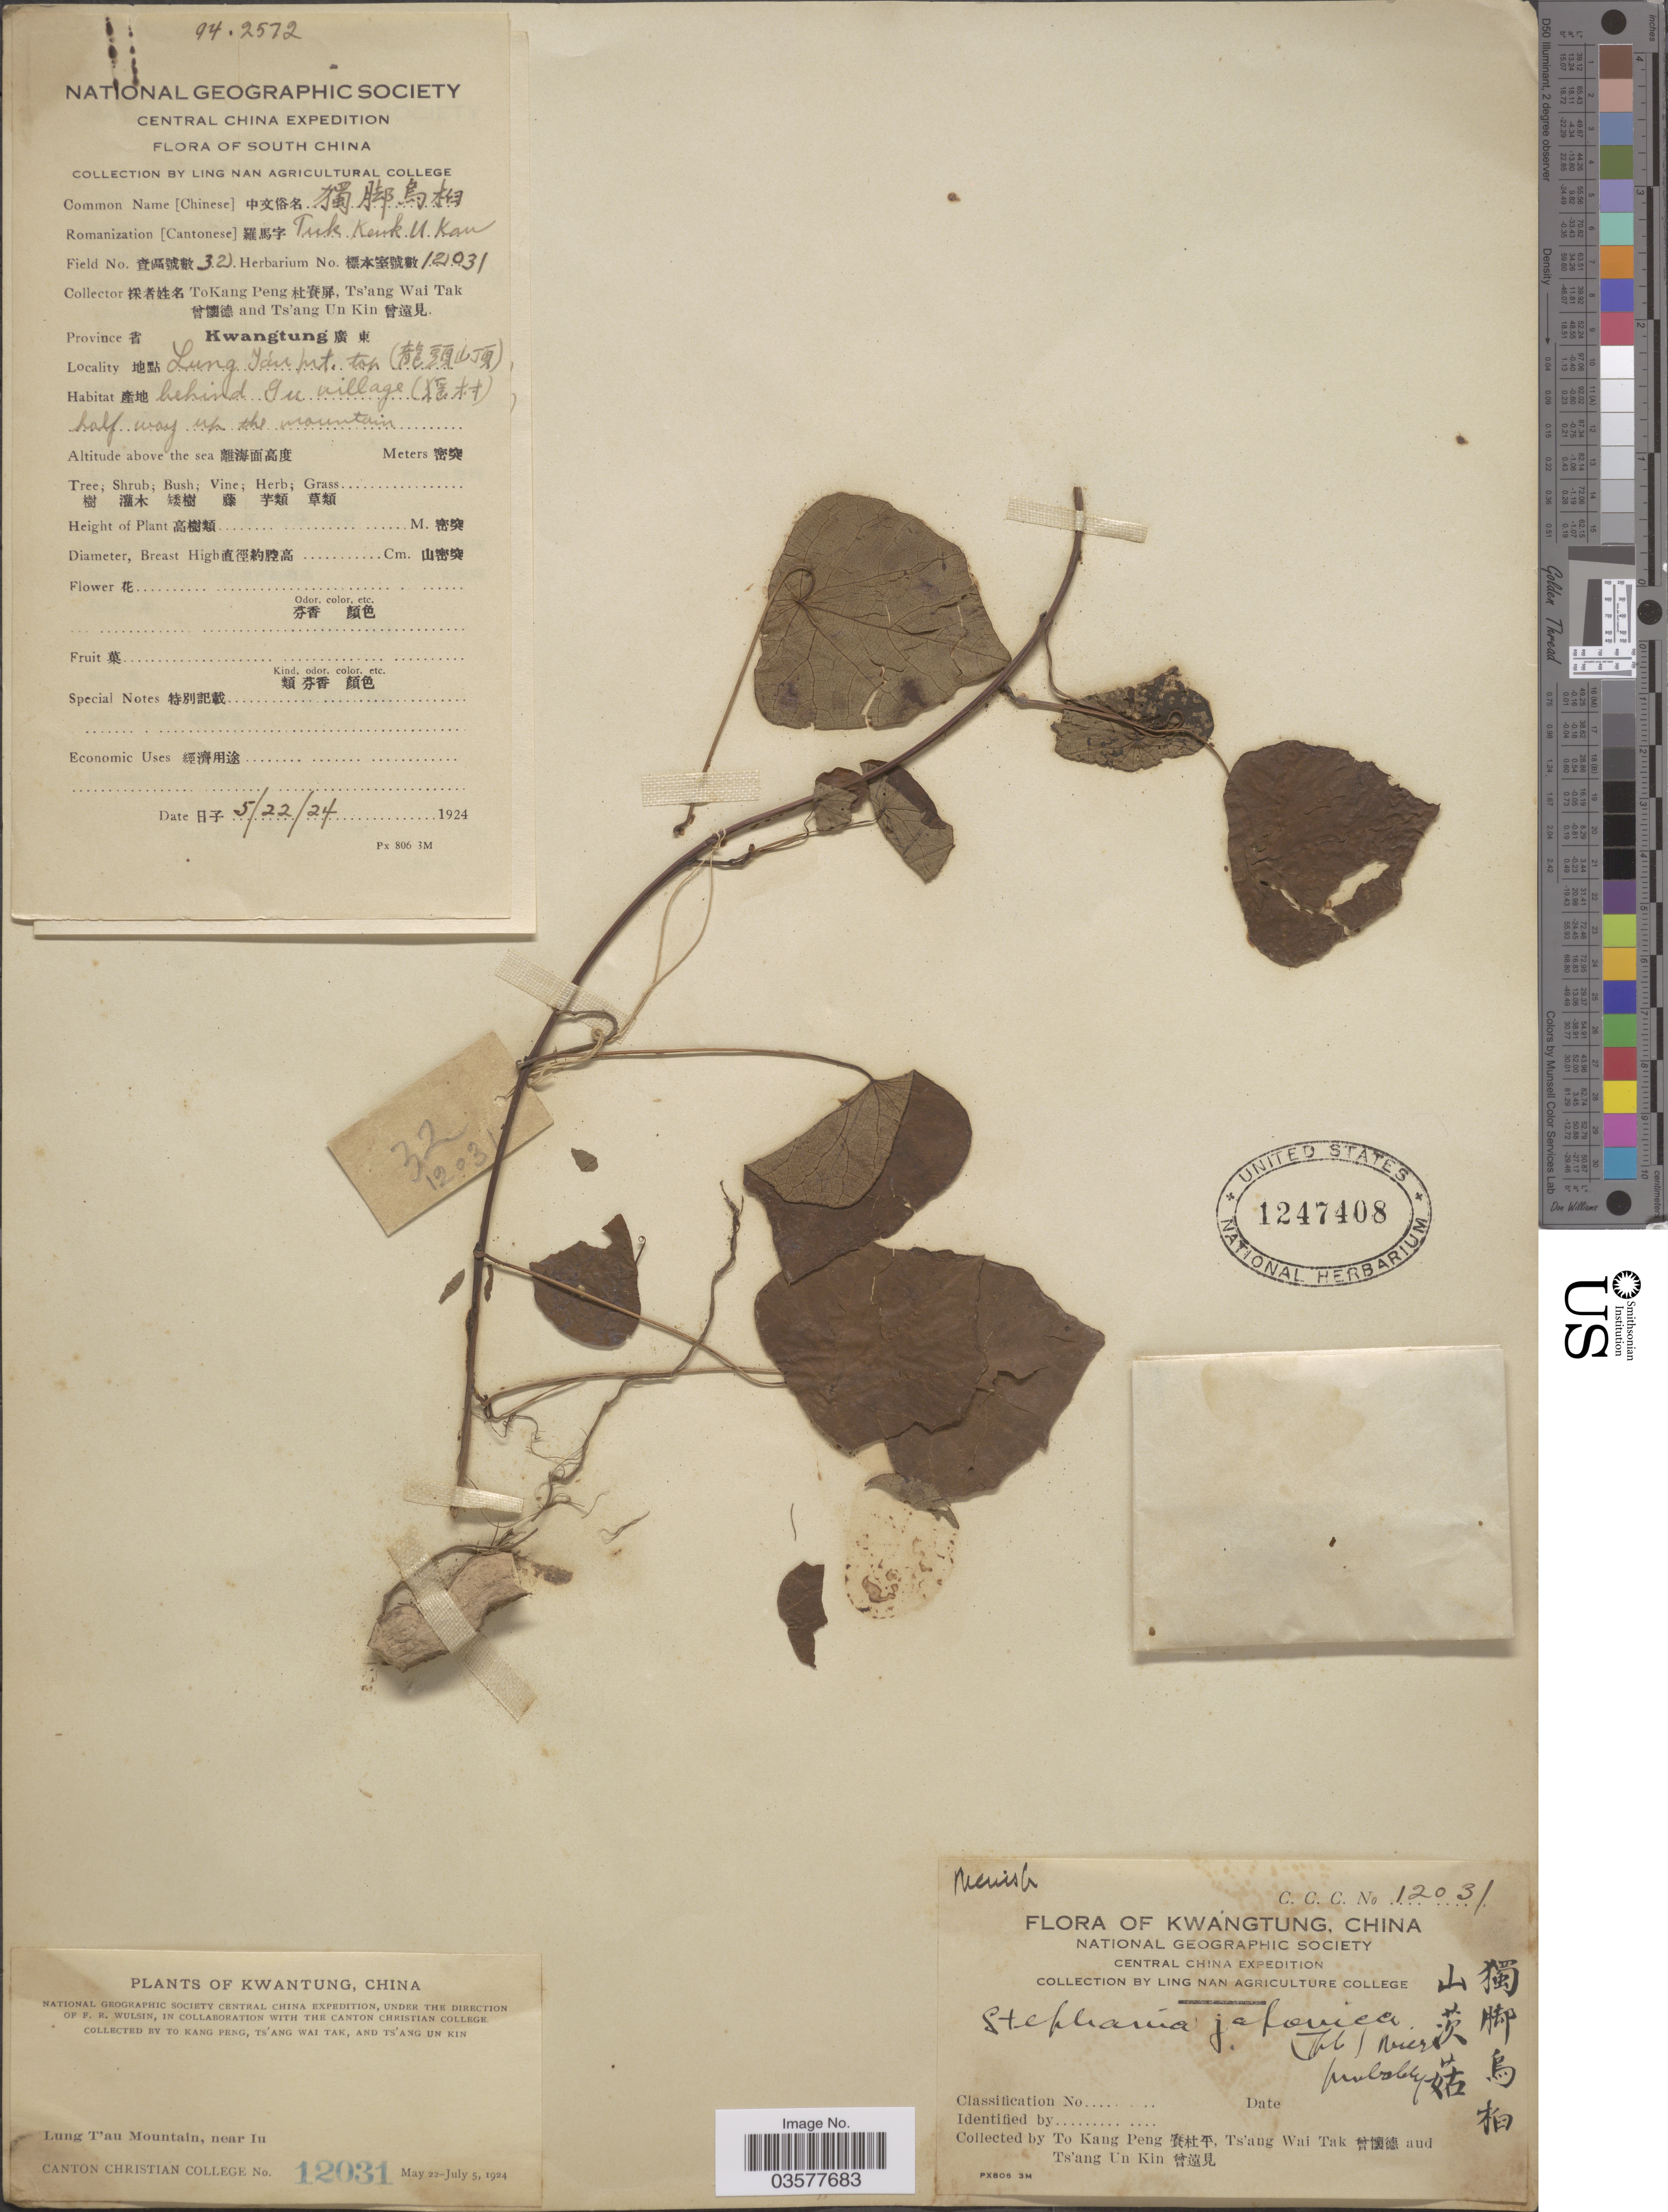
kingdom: Plantae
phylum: Tracheophyta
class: Magnoliopsida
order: Ranunculales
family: Menispermaceae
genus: Stephania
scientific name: Stephania japonica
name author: (Thunb.) Miers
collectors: To Kang P'eng, W. T. Tsang & U. K. Tsang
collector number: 12031/32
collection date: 1924-05-22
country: China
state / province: Guangdong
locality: Province Kwangtung. Lung T'au Mountain, near Iu. South China. (X) behind Iu village (X).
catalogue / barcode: US 1247408